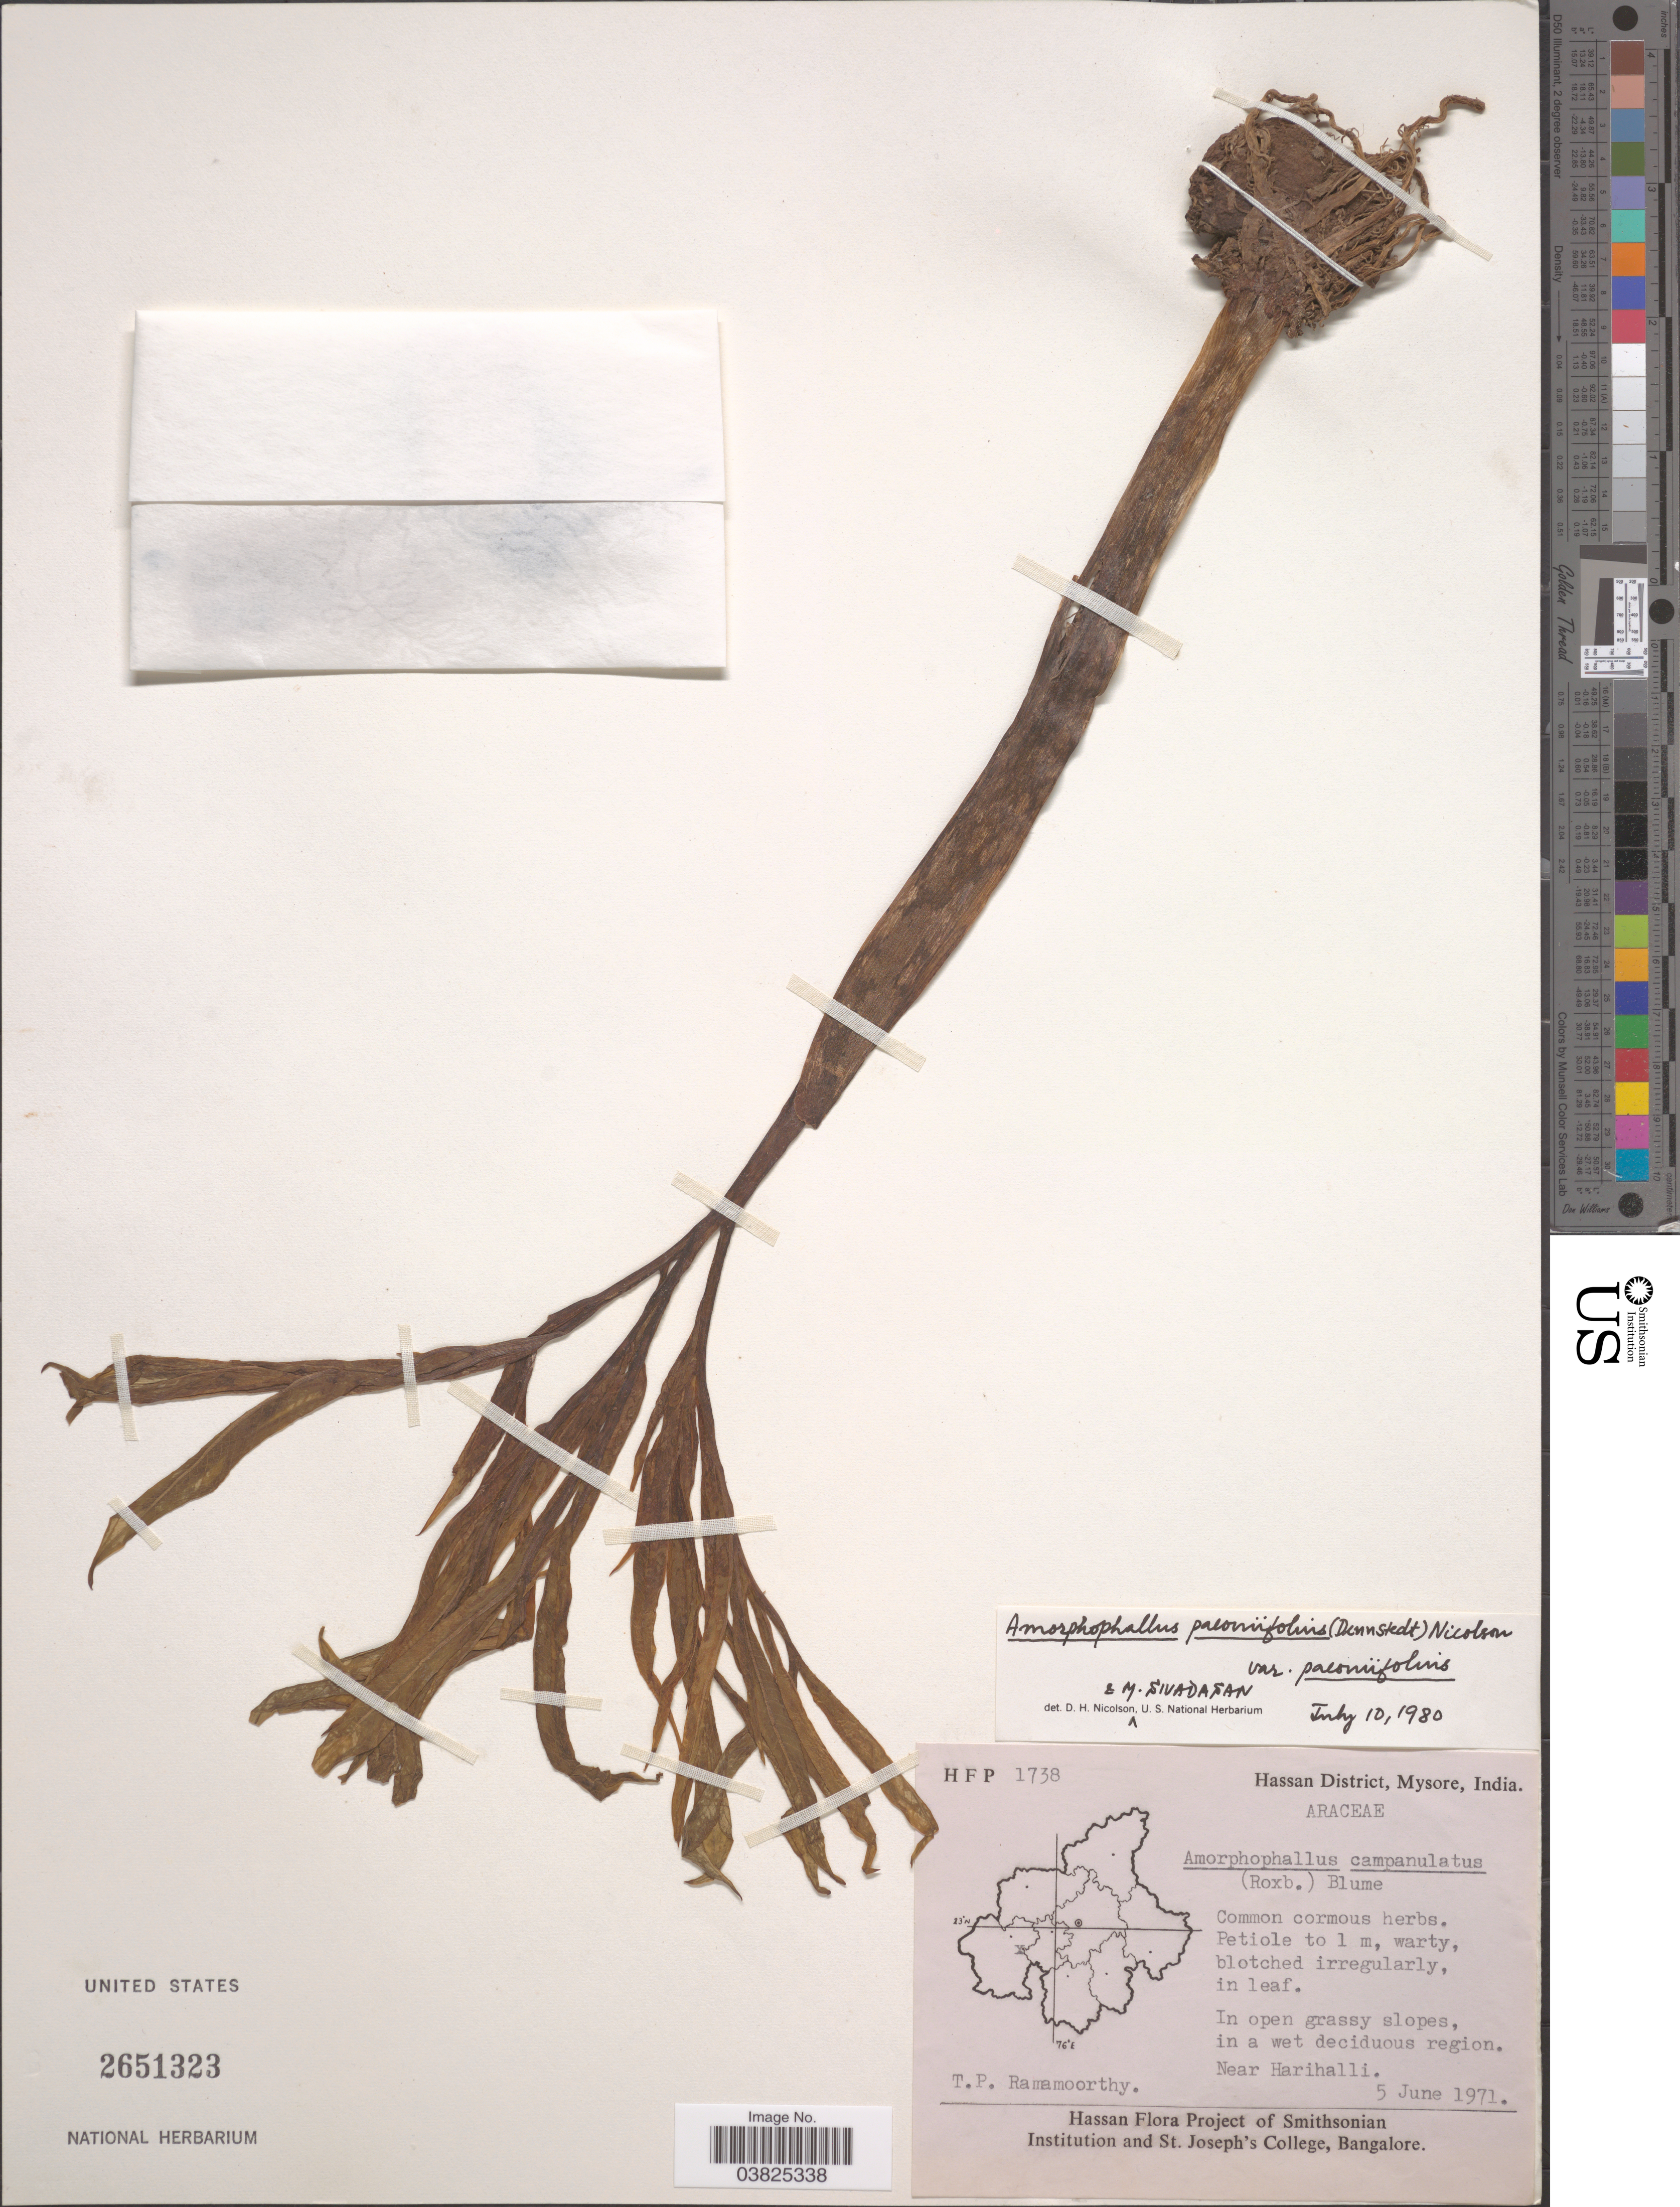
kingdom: Plantae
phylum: Tracheophyta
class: Liliopsida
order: Alismatales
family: Araceae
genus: Amorphophallus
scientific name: Amorphophallus paeoniifolius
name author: (Dennst.) Nicolson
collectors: T. P. Ramamoorthy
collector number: HFP 1738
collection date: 1971-06-05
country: India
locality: Hassan District, Mysore. Near Harihalli.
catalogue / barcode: US 2651323